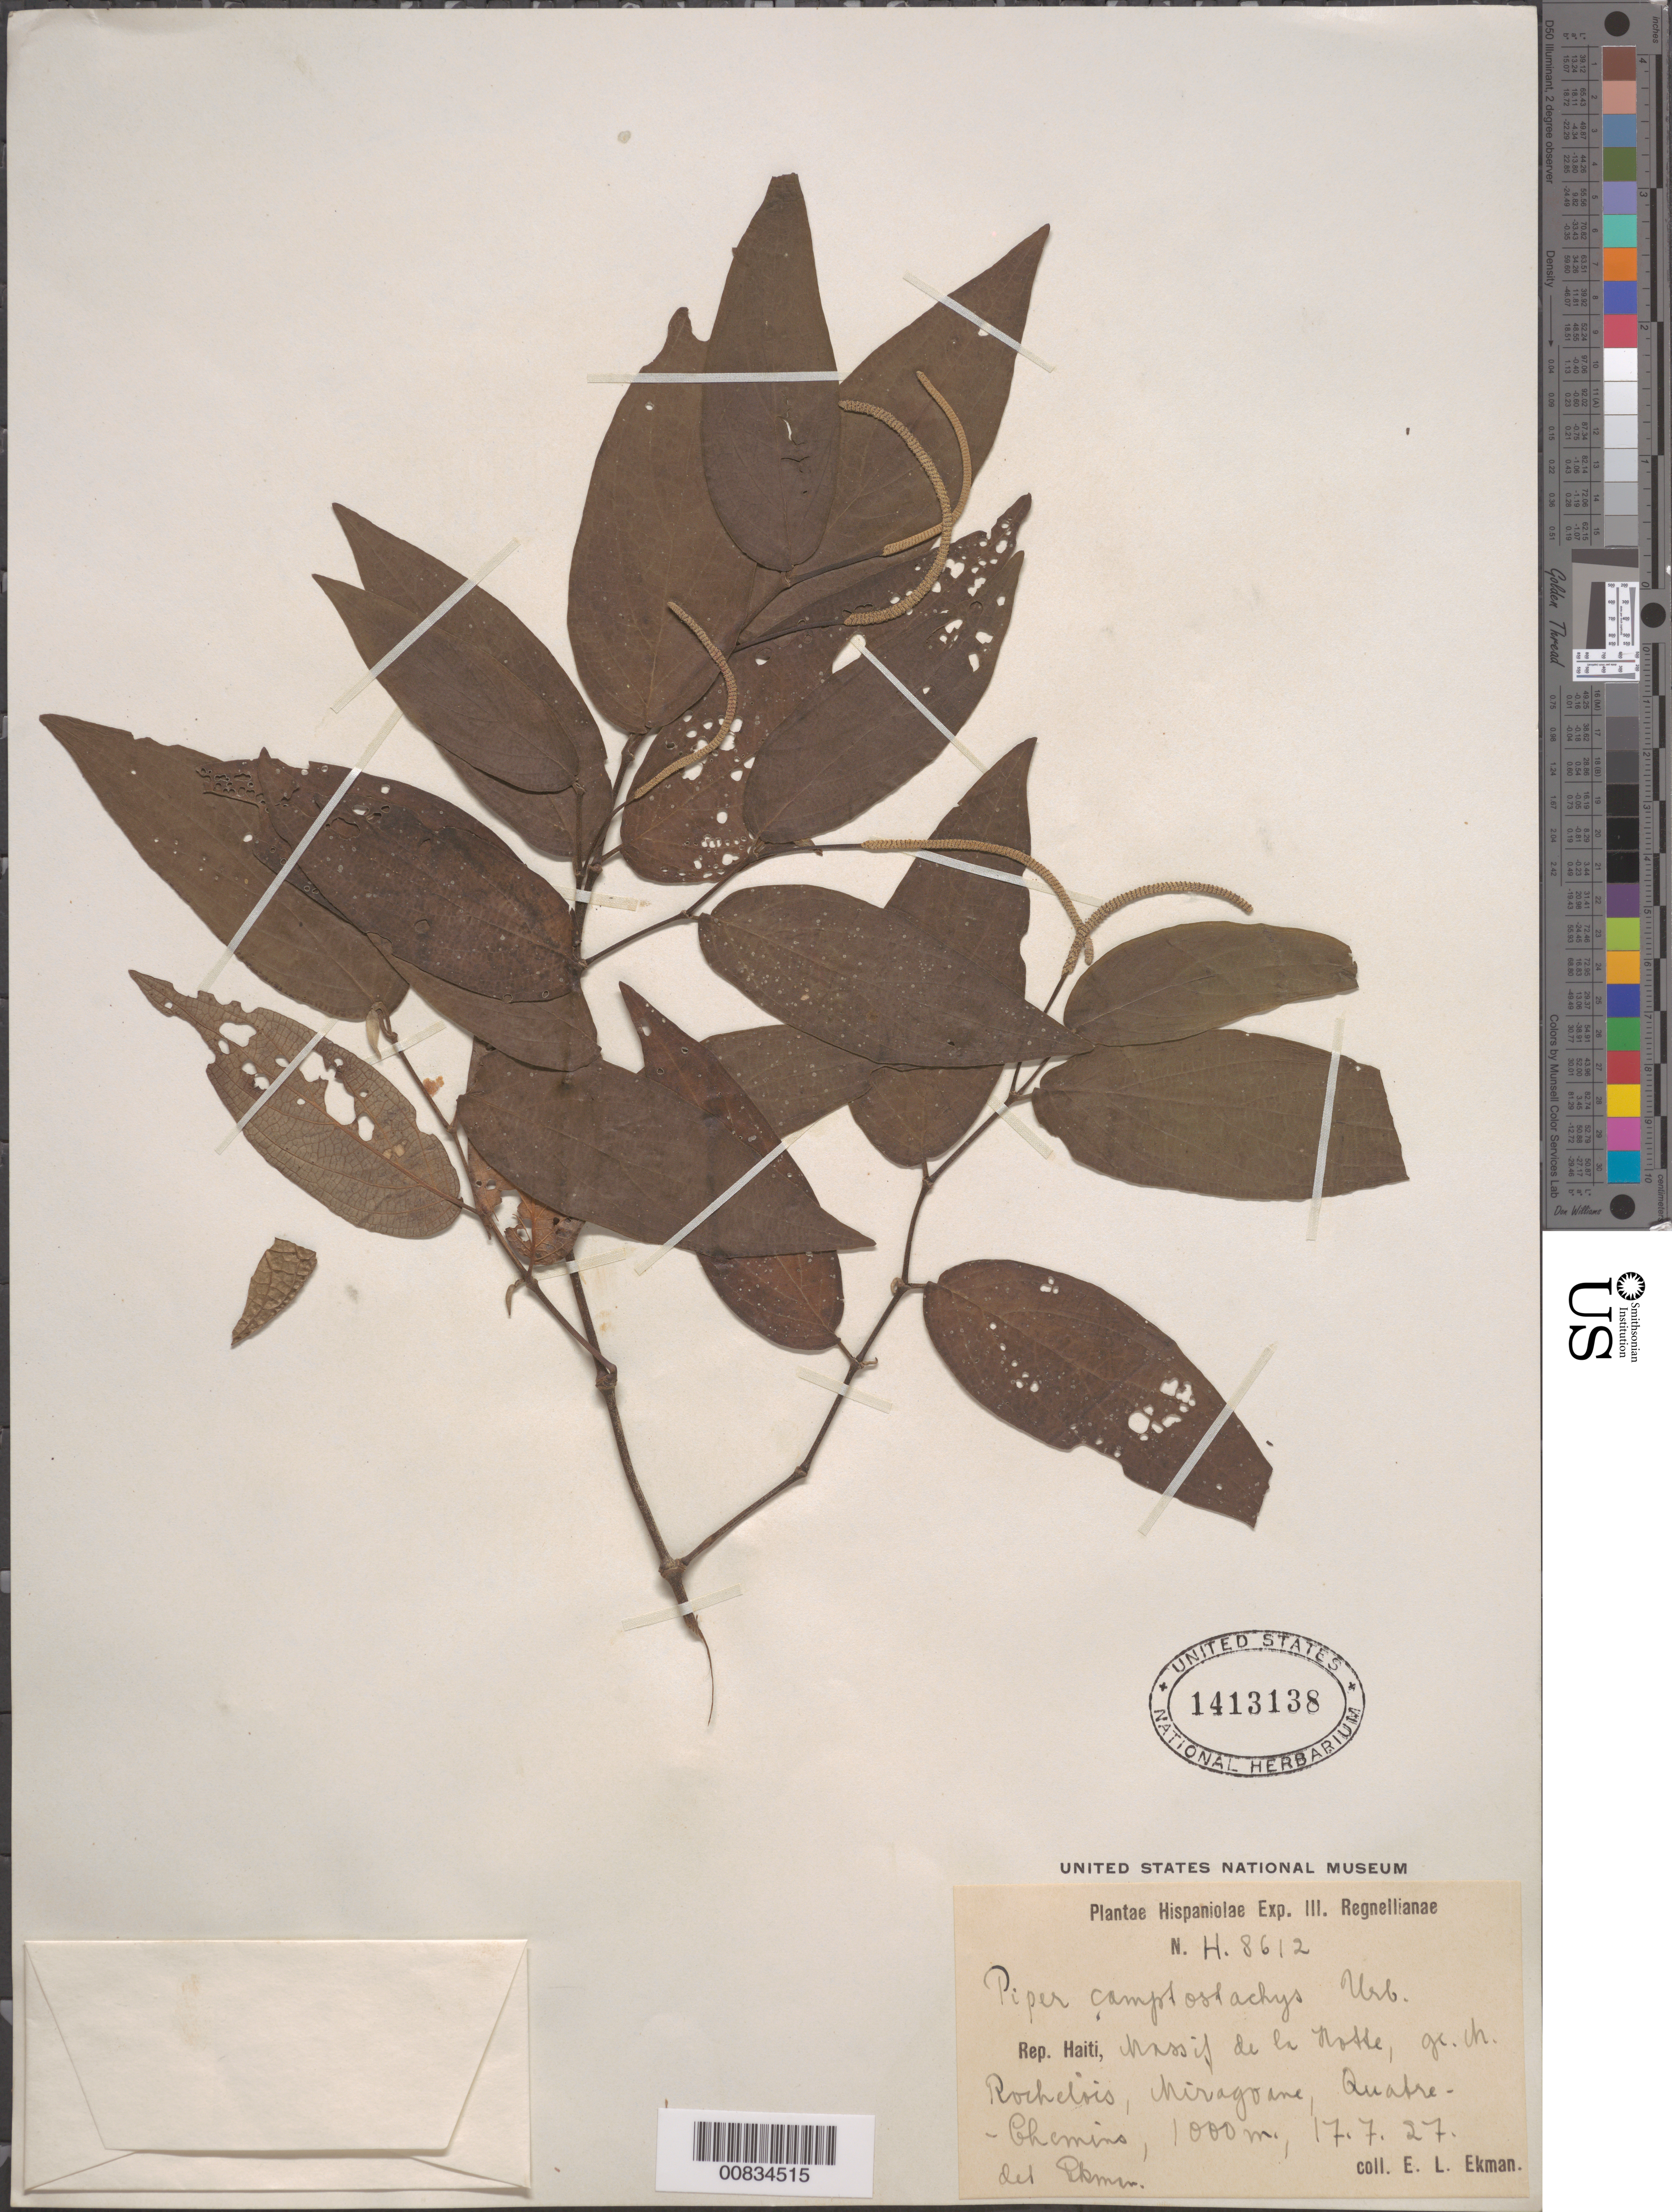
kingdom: Plantae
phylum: Tracheophyta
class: Magnoliopsida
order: Piperales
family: Piperaceae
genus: Piper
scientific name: Piper camptostachys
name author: Urb.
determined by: Ekman, E. L.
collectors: E. L. Ekman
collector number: H 8612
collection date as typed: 17 Jul 1927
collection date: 1927-07-17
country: Haiti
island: Hispaniola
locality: Massif de la Hotte, gr. M. Rochelois, Miragoane, Quatre Chemins.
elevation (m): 1000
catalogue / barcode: US 1413138